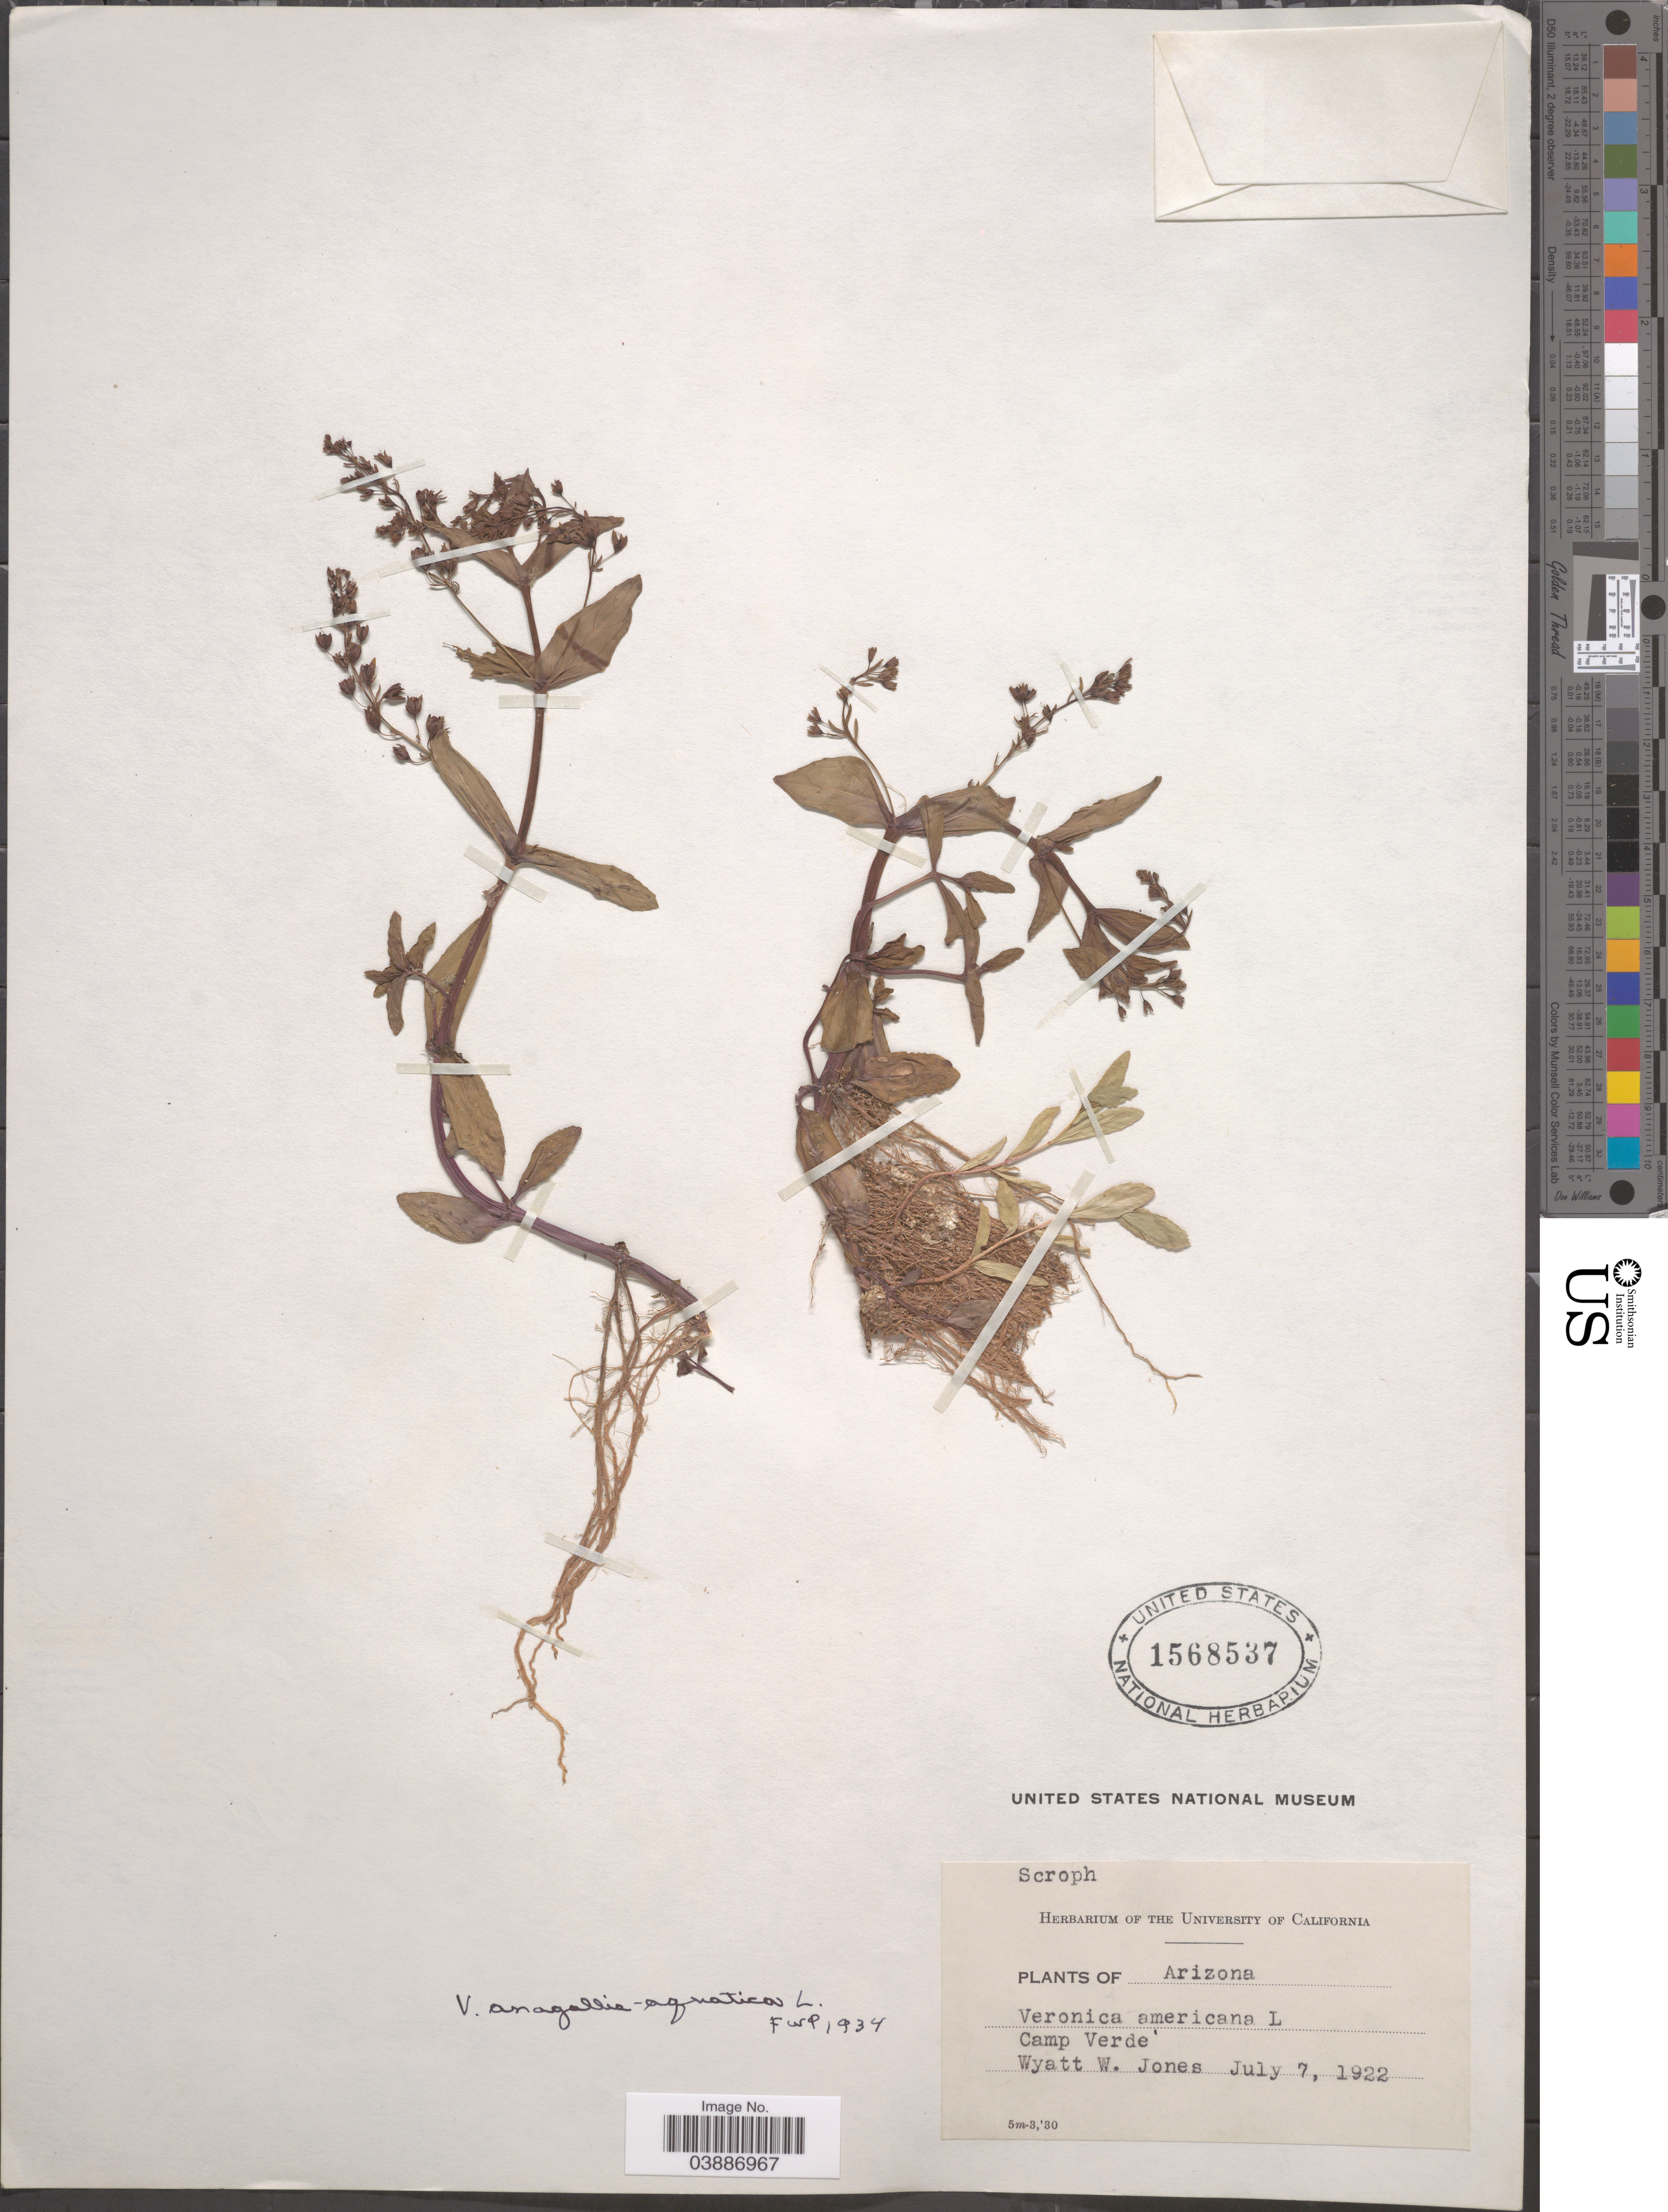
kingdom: Plantae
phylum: Tracheophyta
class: Magnoliopsida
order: Lamiales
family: Plantaginaceae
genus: Veronica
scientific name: Veronica anagallis-aquatica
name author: L.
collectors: W. W. Jones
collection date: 1922-07-07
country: United States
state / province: Arizona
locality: Camp Verde.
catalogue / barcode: US 1568537